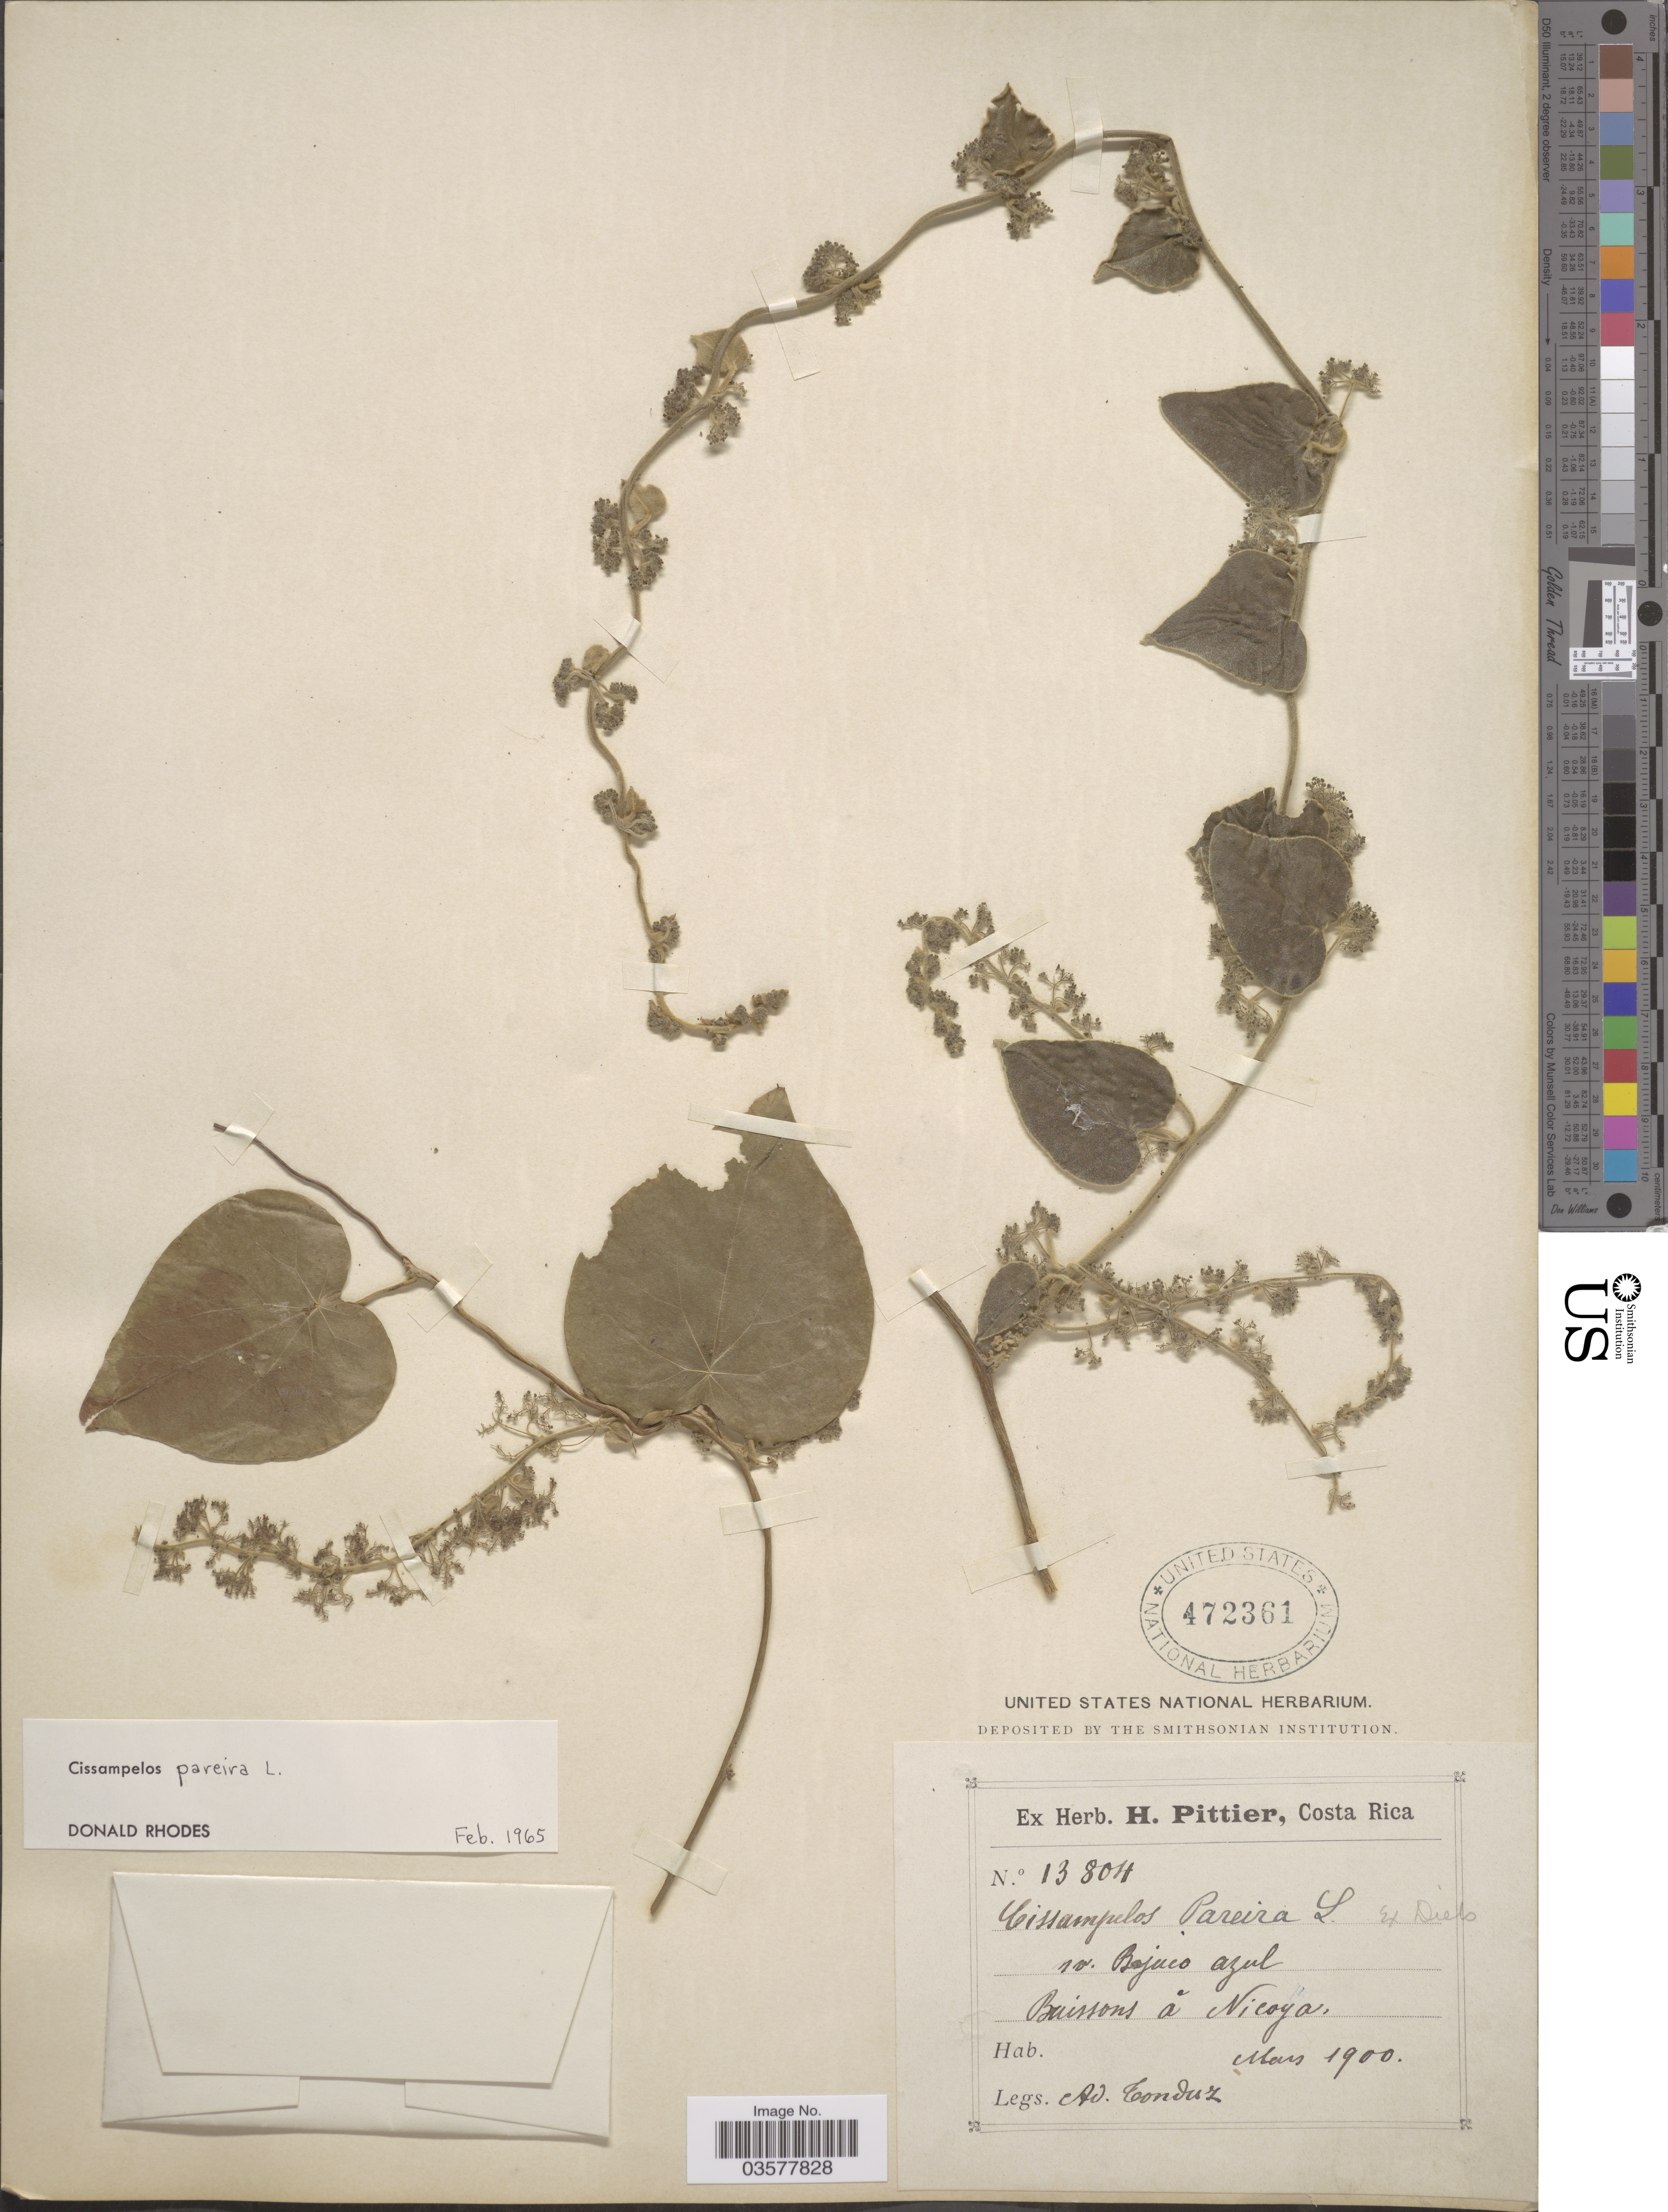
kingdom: Plantae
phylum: Tracheophyta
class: Magnoliopsida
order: Ranunculales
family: Menispermaceae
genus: Cissampelos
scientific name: Cissampelos pareira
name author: L.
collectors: A. Tonduz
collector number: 13804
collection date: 1900-03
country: Costa Rica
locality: Buissons á Nicoya.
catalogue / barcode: US 472361